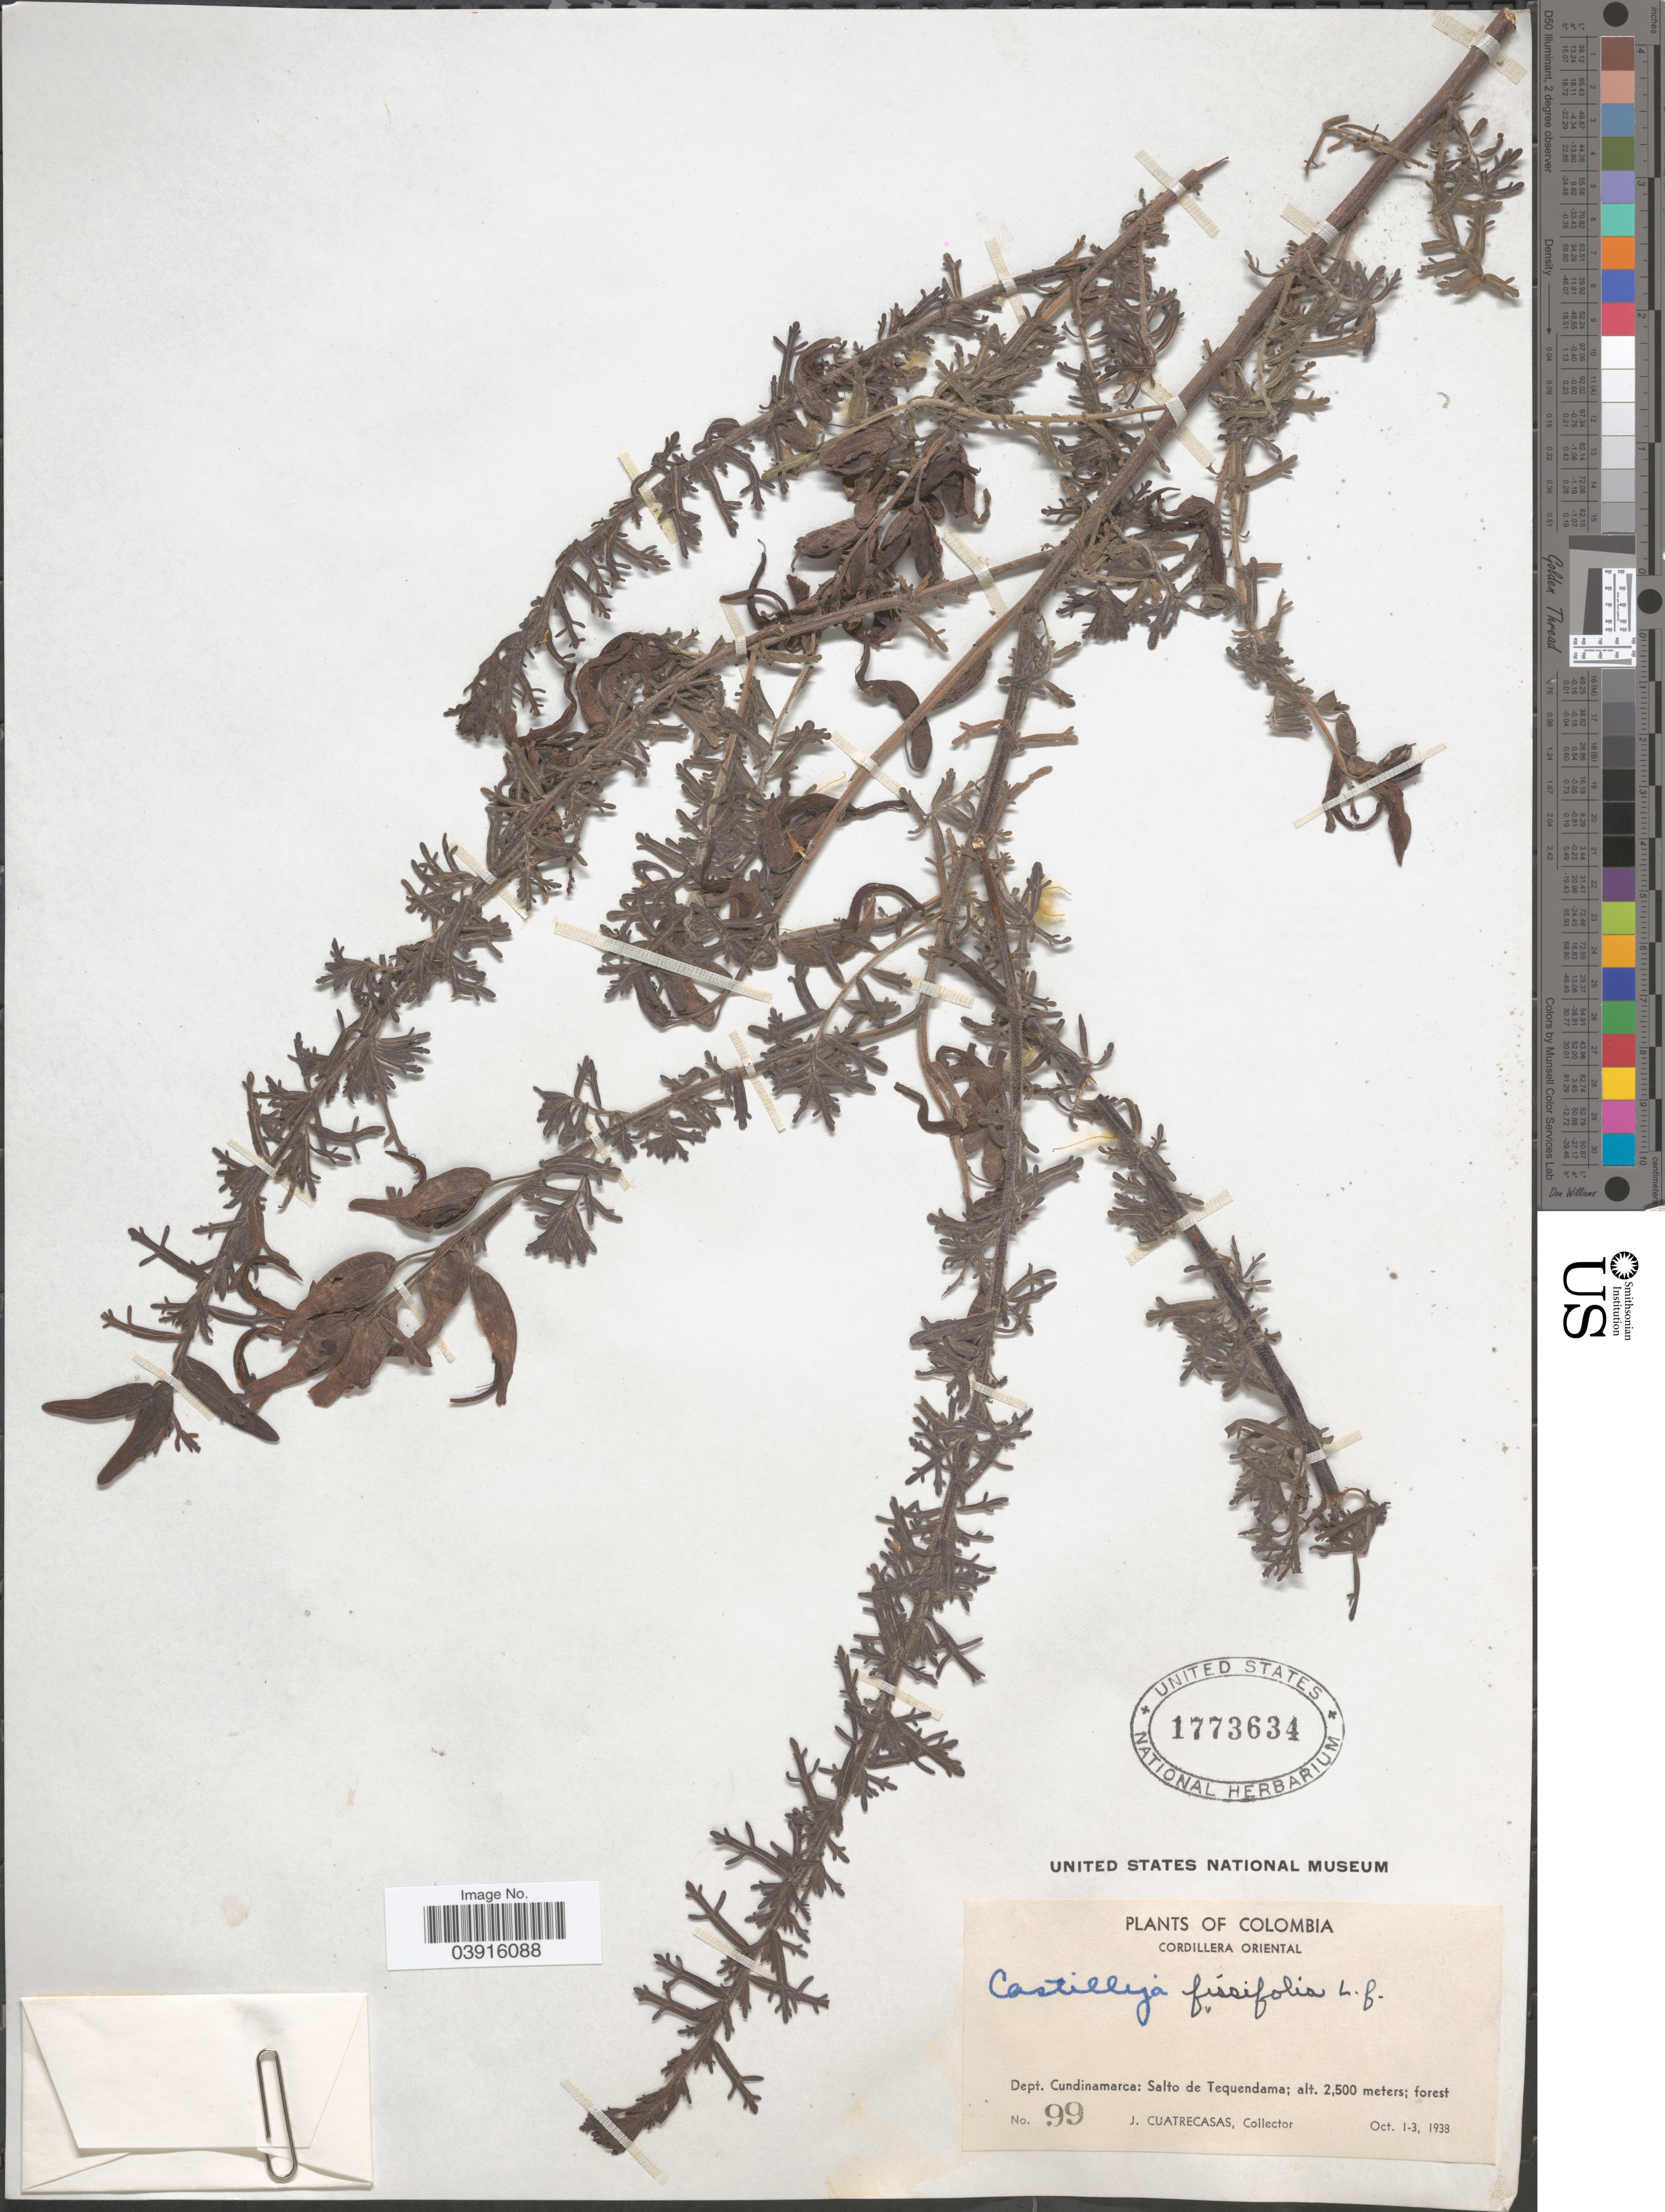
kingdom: Plantae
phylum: Tracheophyta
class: Magnoliopsida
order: Lamiales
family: Orobanchaceae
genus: Castilleja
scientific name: Castilleja fissifolia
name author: L. f.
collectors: J. Cuatrecasas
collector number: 99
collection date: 1938-10-01/1938-10-03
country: Colombia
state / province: Cundinamarca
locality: Cordillera Oriental. Dept. Cundinamarca: Salto de Tequendama.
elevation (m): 2500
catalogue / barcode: US 1773634